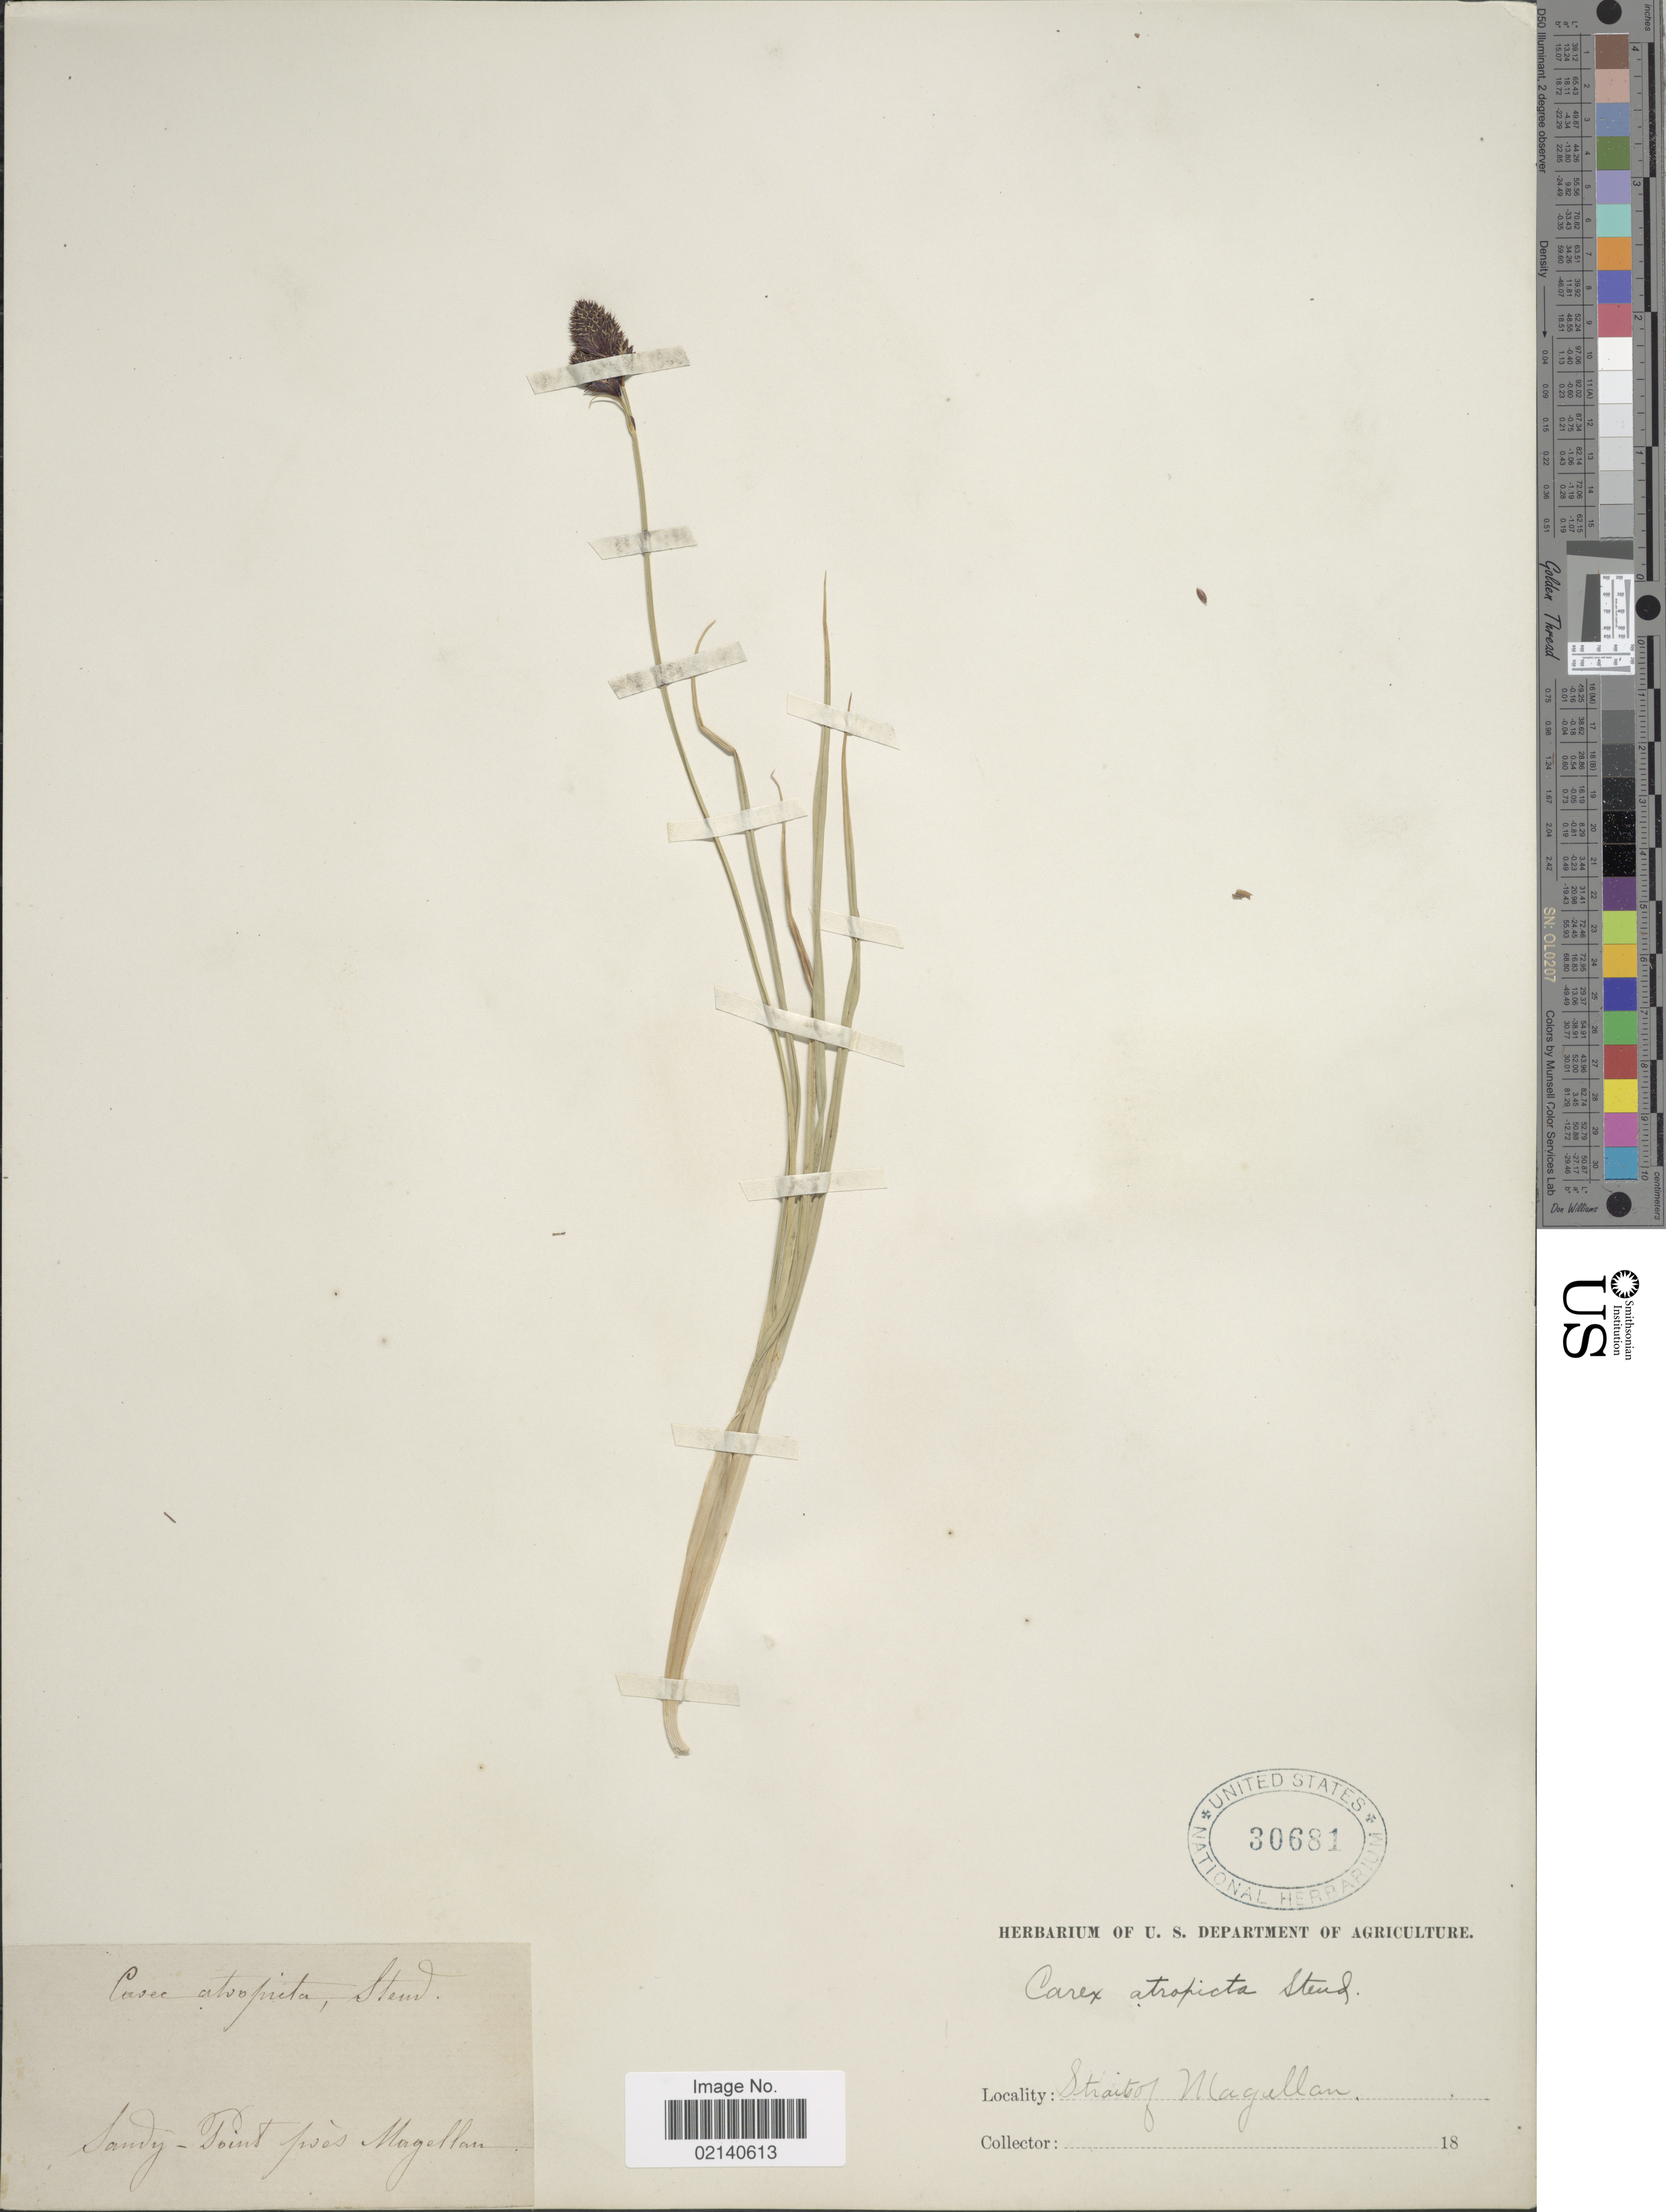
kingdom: Plantae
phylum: Tracheophyta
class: Liliopsida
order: Poales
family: Cyperaceae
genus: Carex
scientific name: Carex atropicta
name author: Steud.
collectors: ex herb. U. S. Department of Agriculture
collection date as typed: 18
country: Chile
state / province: Magallanes y de la Antártica Chilena (XII)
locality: Sandy-Point pres Magellan. Straits of Magallan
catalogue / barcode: US 30681